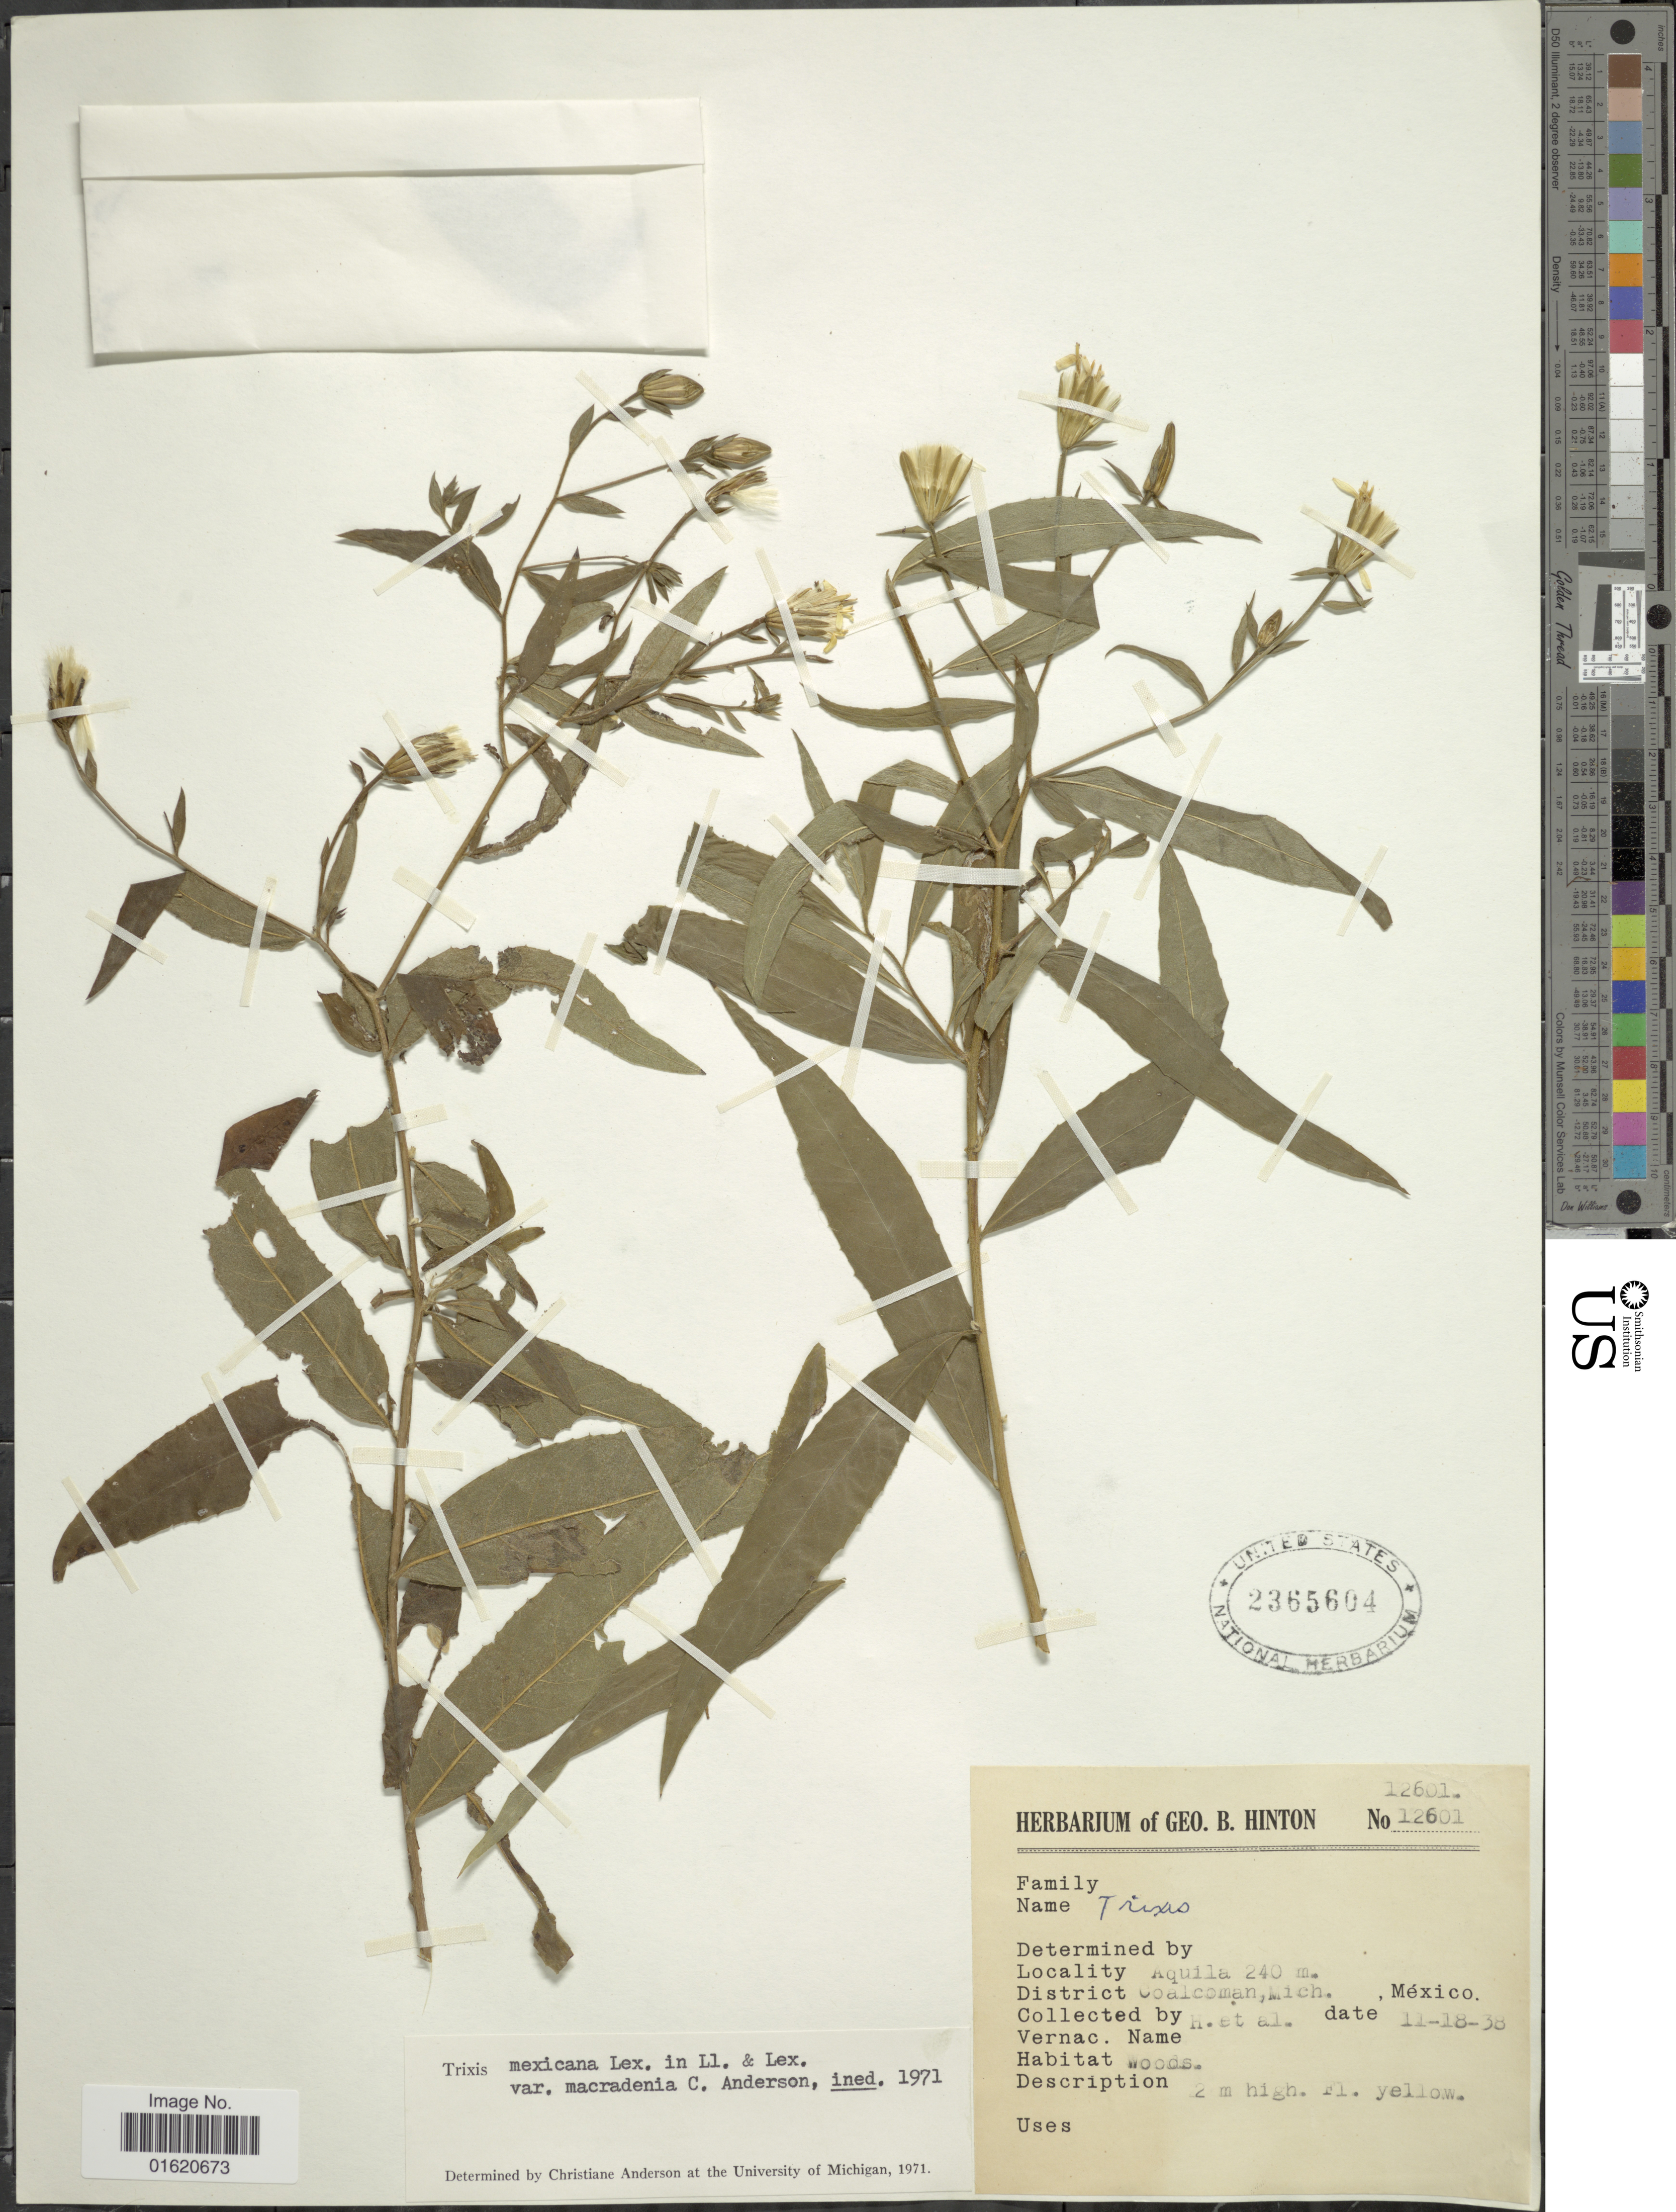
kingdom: Plantae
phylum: Tracheophyta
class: Magnoliopsida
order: Asterales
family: Asteraceae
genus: Trixis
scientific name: Trixis mexicana var. macradenia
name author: C.E. Anderson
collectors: G. B. Hinton & et al.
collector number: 12601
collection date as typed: Transcribed d/m/y: 18/11/38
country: Mexico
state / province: Michoacán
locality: Aquila, District Coalcoman, woods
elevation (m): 240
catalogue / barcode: US 2365604